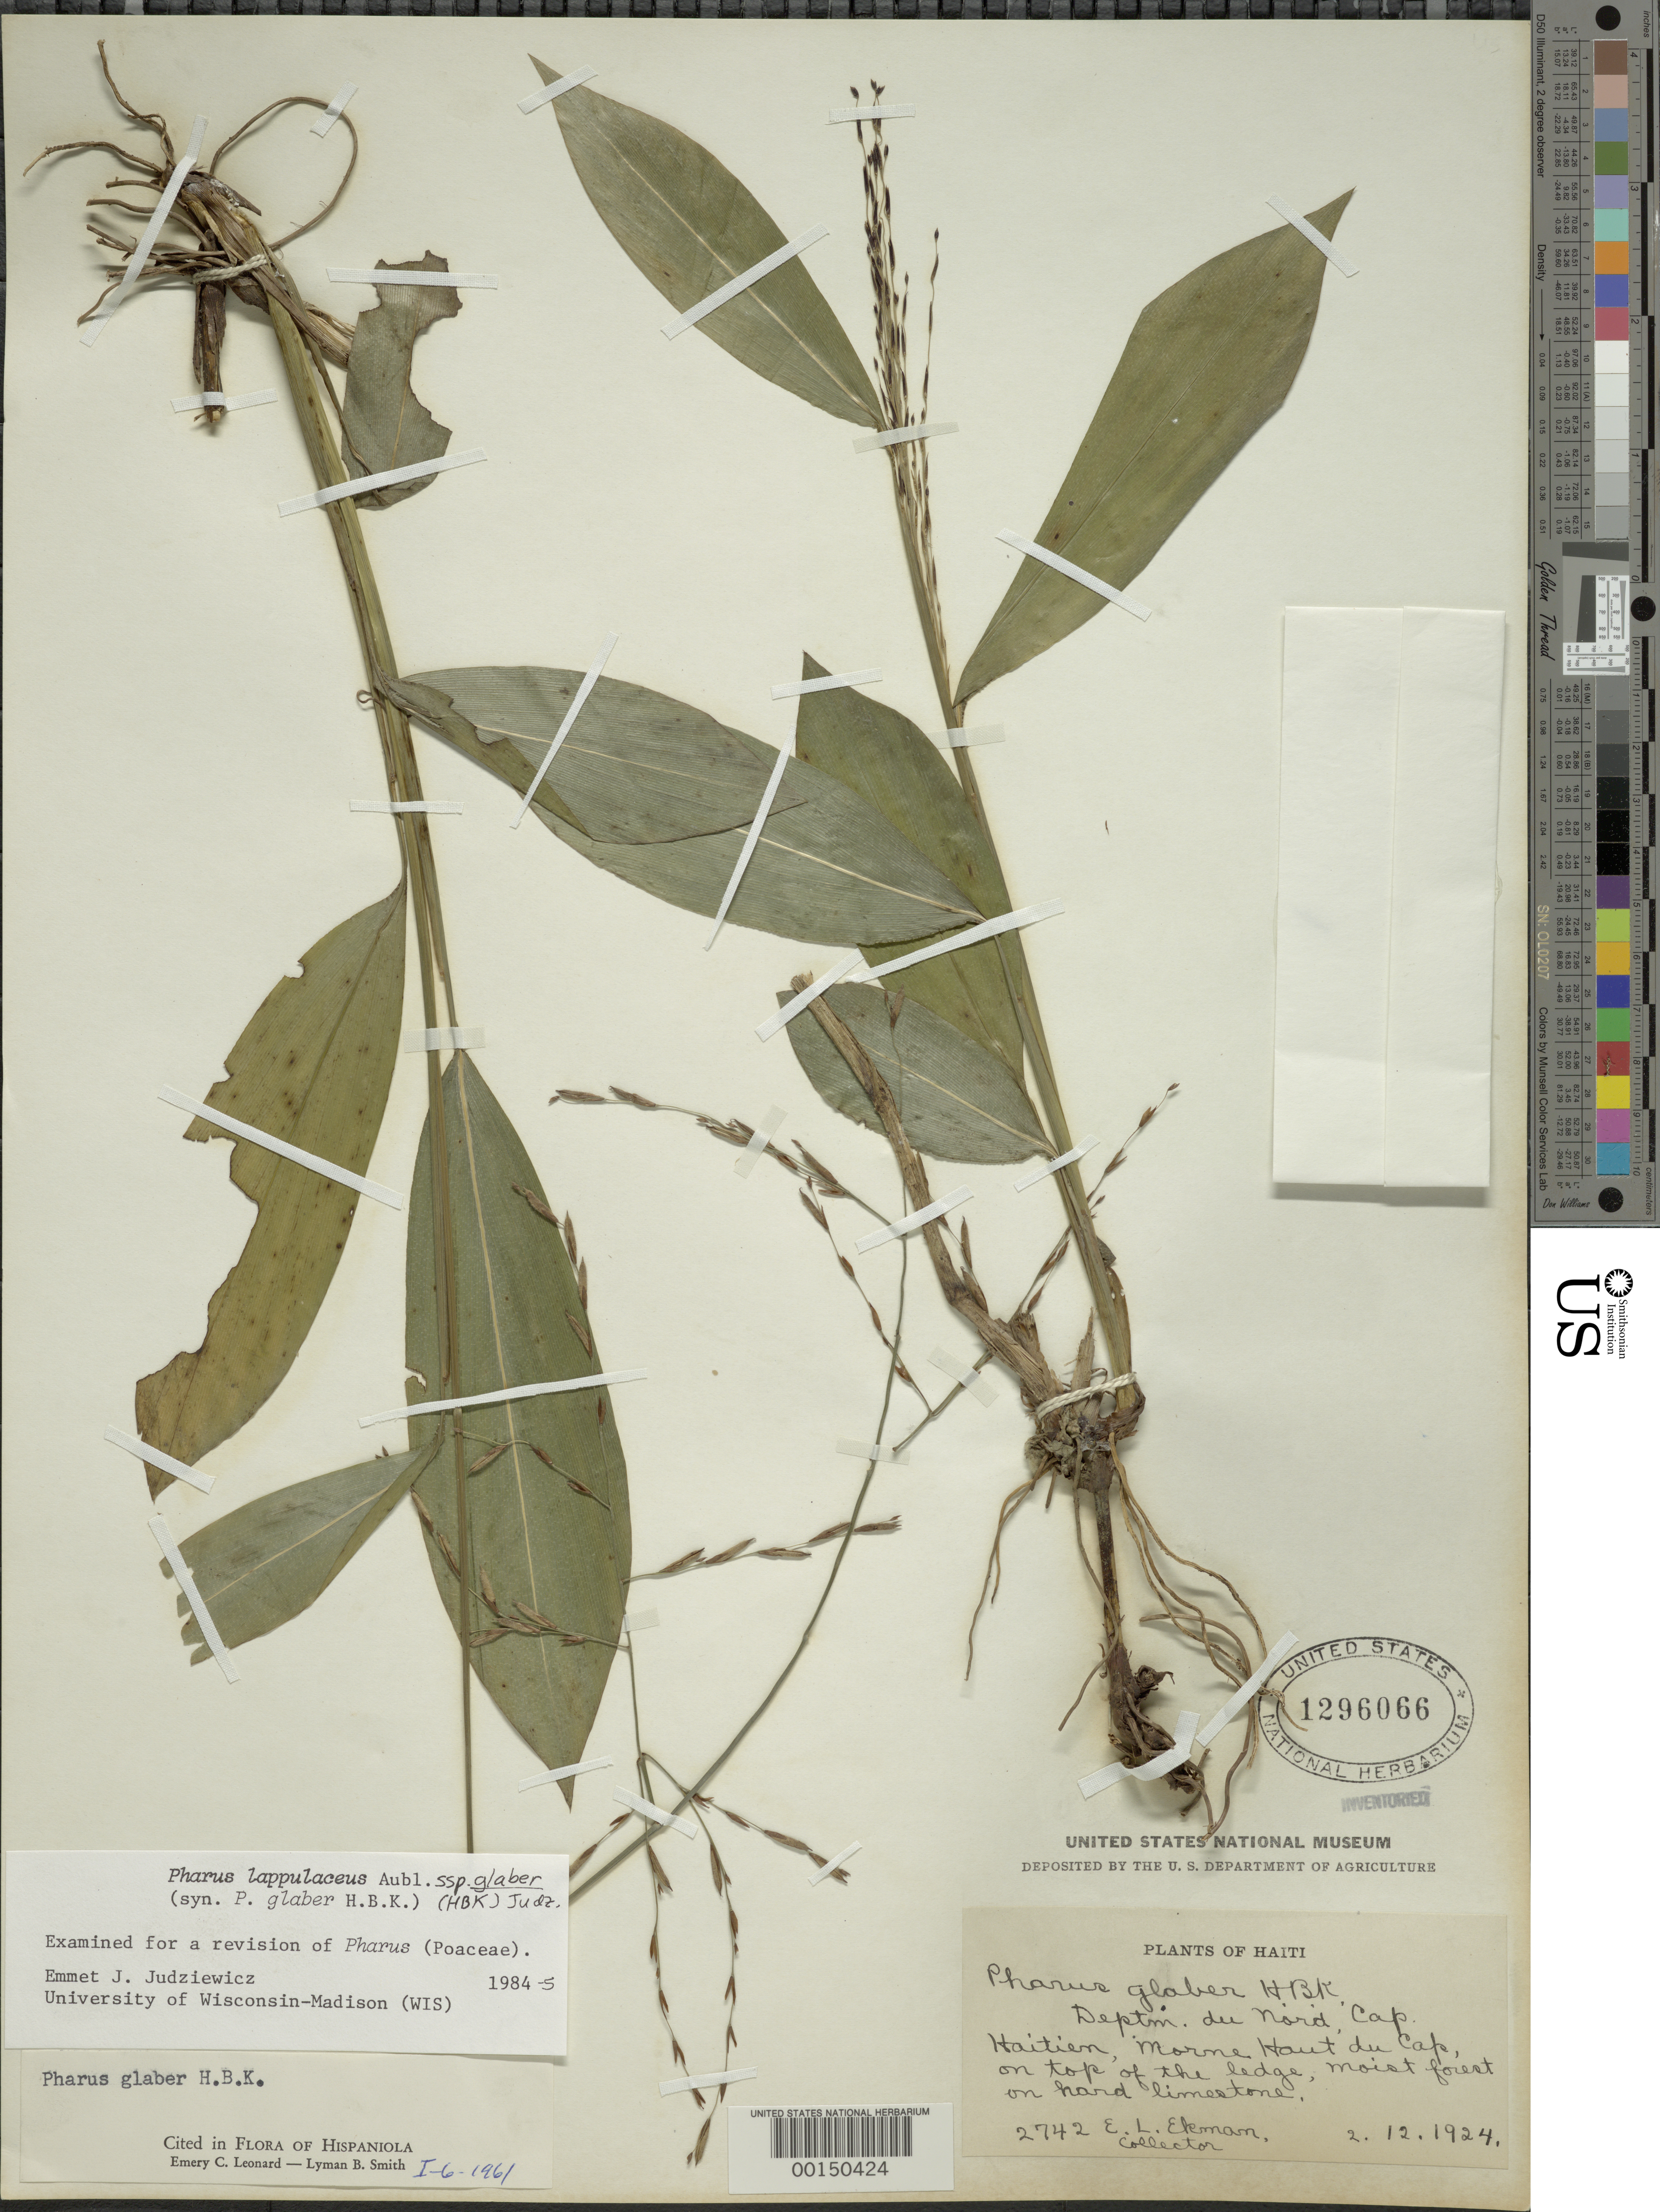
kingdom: Plantae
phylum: Tracheophyta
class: Liliopsida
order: Poales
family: Poaceae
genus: Pharus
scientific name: Pharus lappulaceus subsp. glaber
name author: (Kunth) Judz.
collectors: E. L. Ekman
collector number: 2742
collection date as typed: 02 Dec 1924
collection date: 1924-12-02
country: Haiti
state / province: Nord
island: Hispaniola Island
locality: Haitien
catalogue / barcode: US 1296066